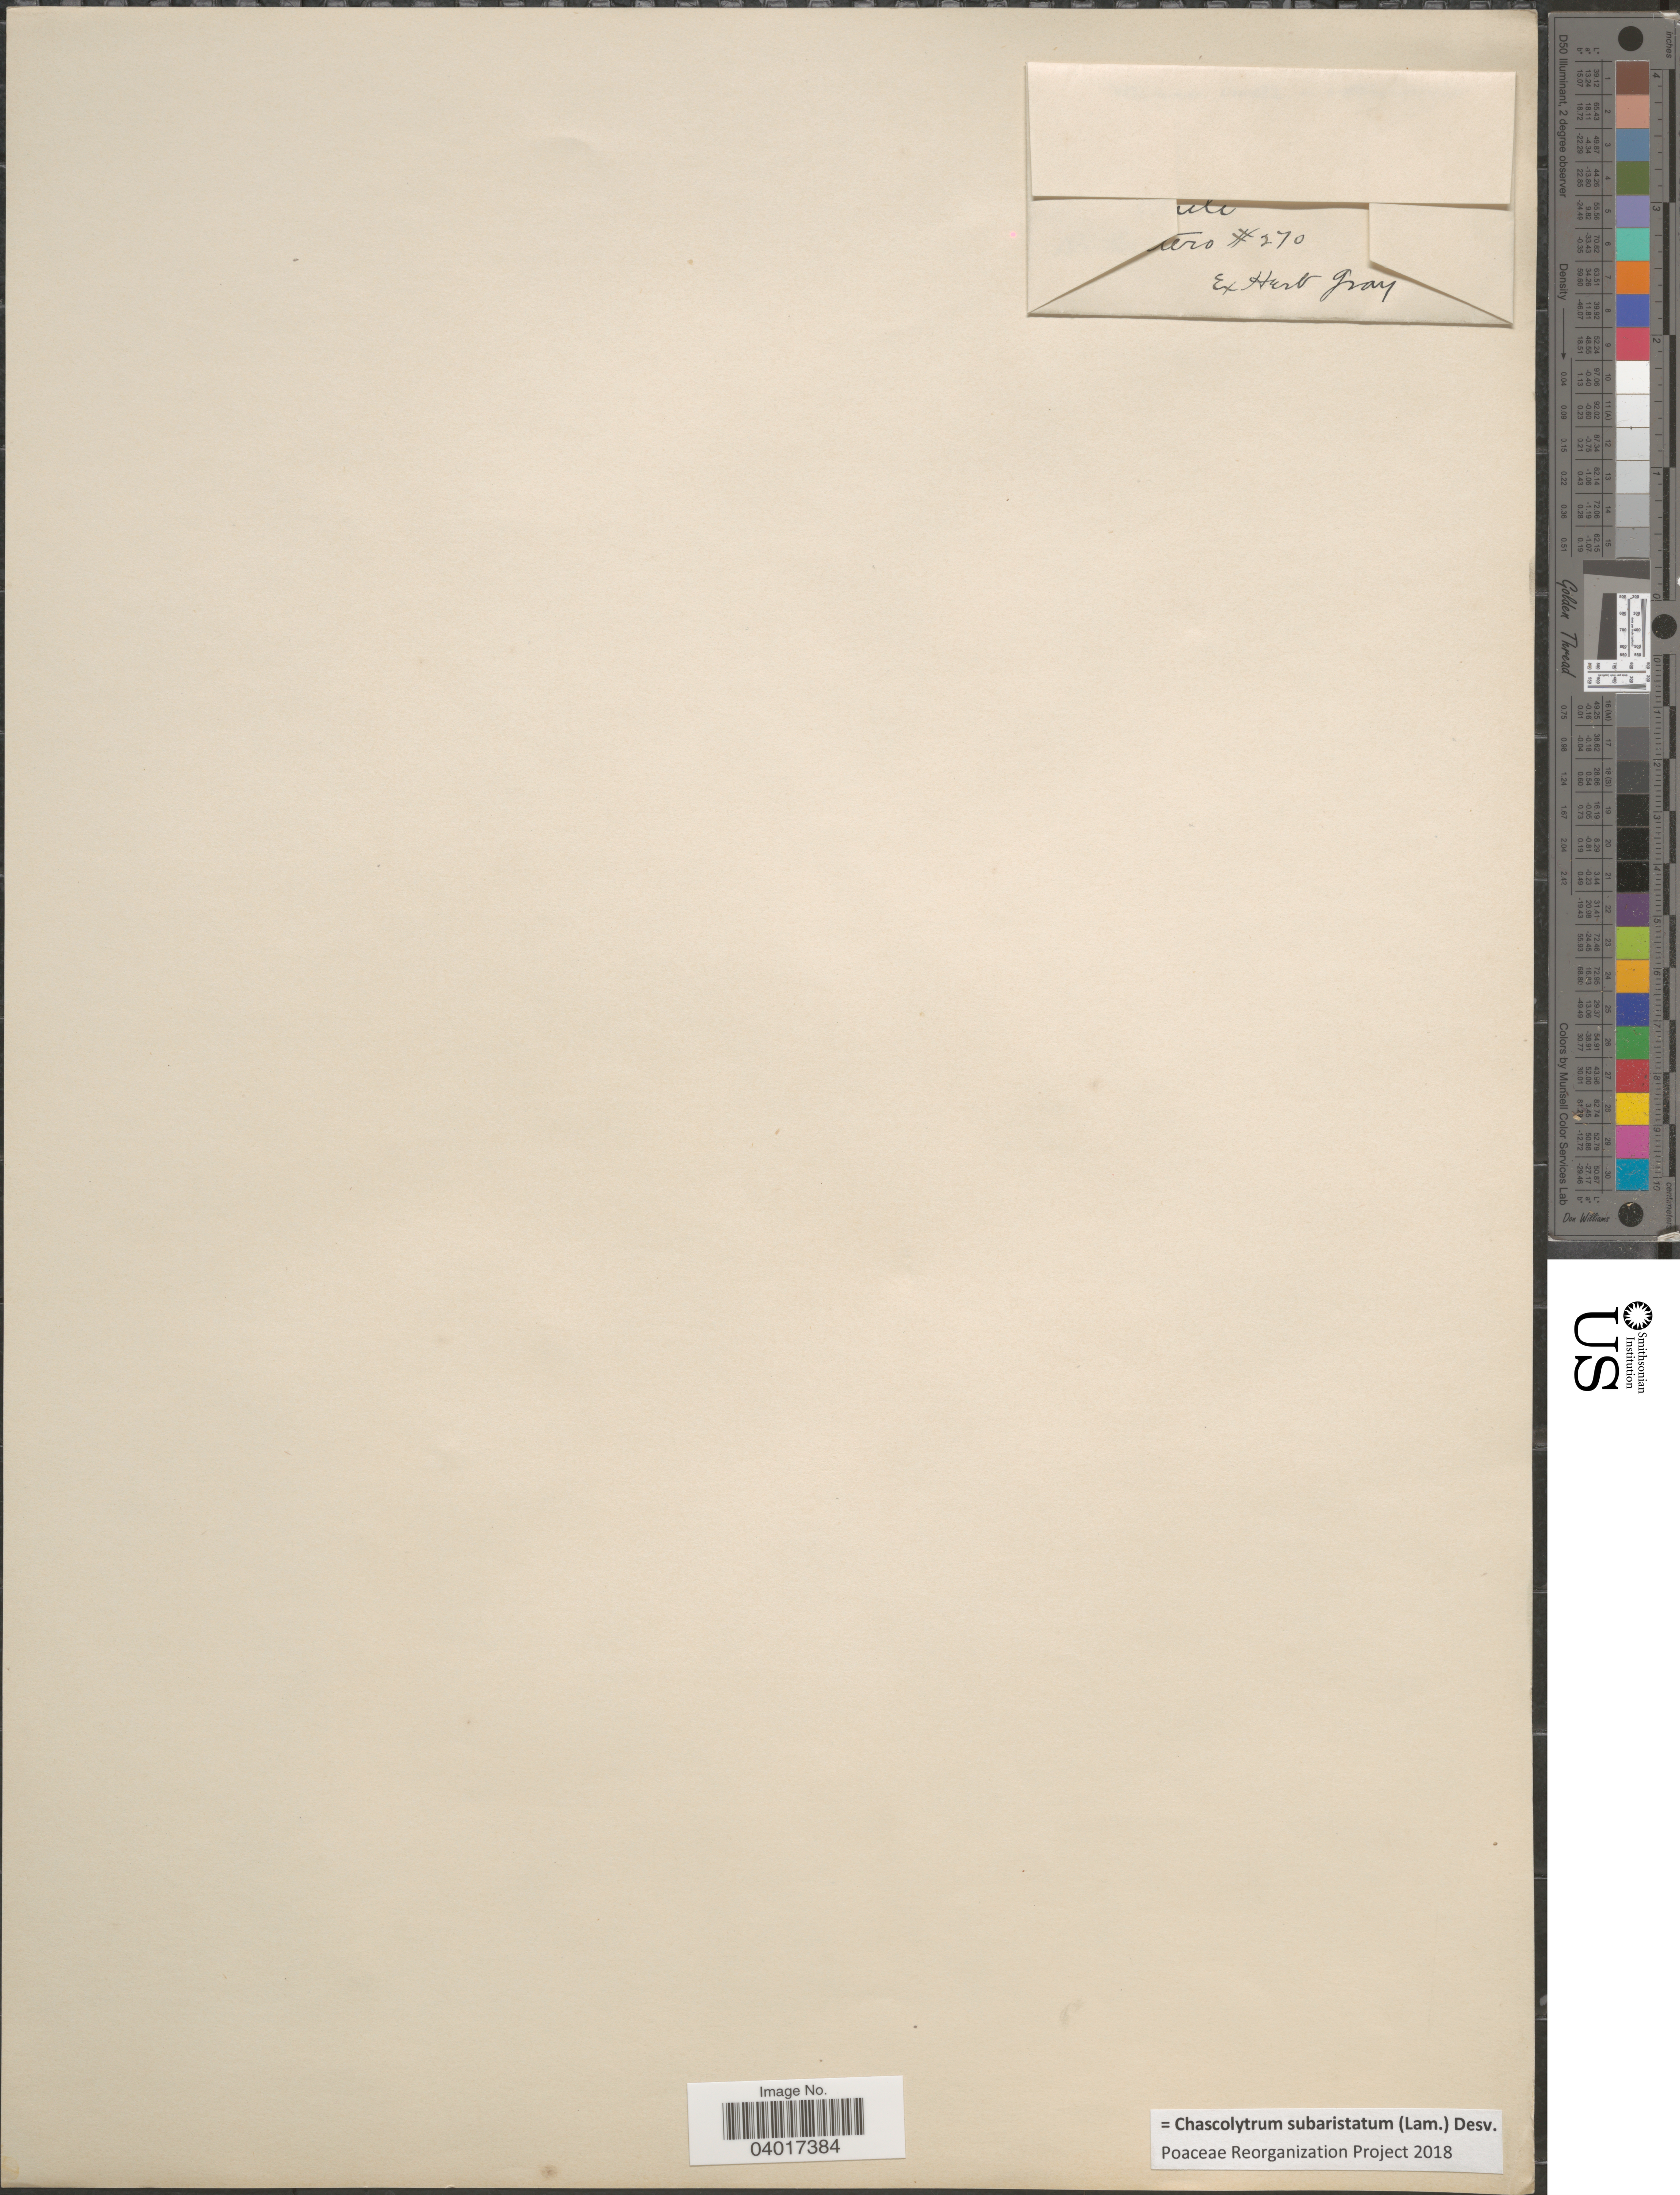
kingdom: Plantae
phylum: Tracheophyta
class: Liliopsida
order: Poales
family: Poaceae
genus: Chascolytrum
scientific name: Chascolytrum subaristatum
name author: (Lam.) Desv.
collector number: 270